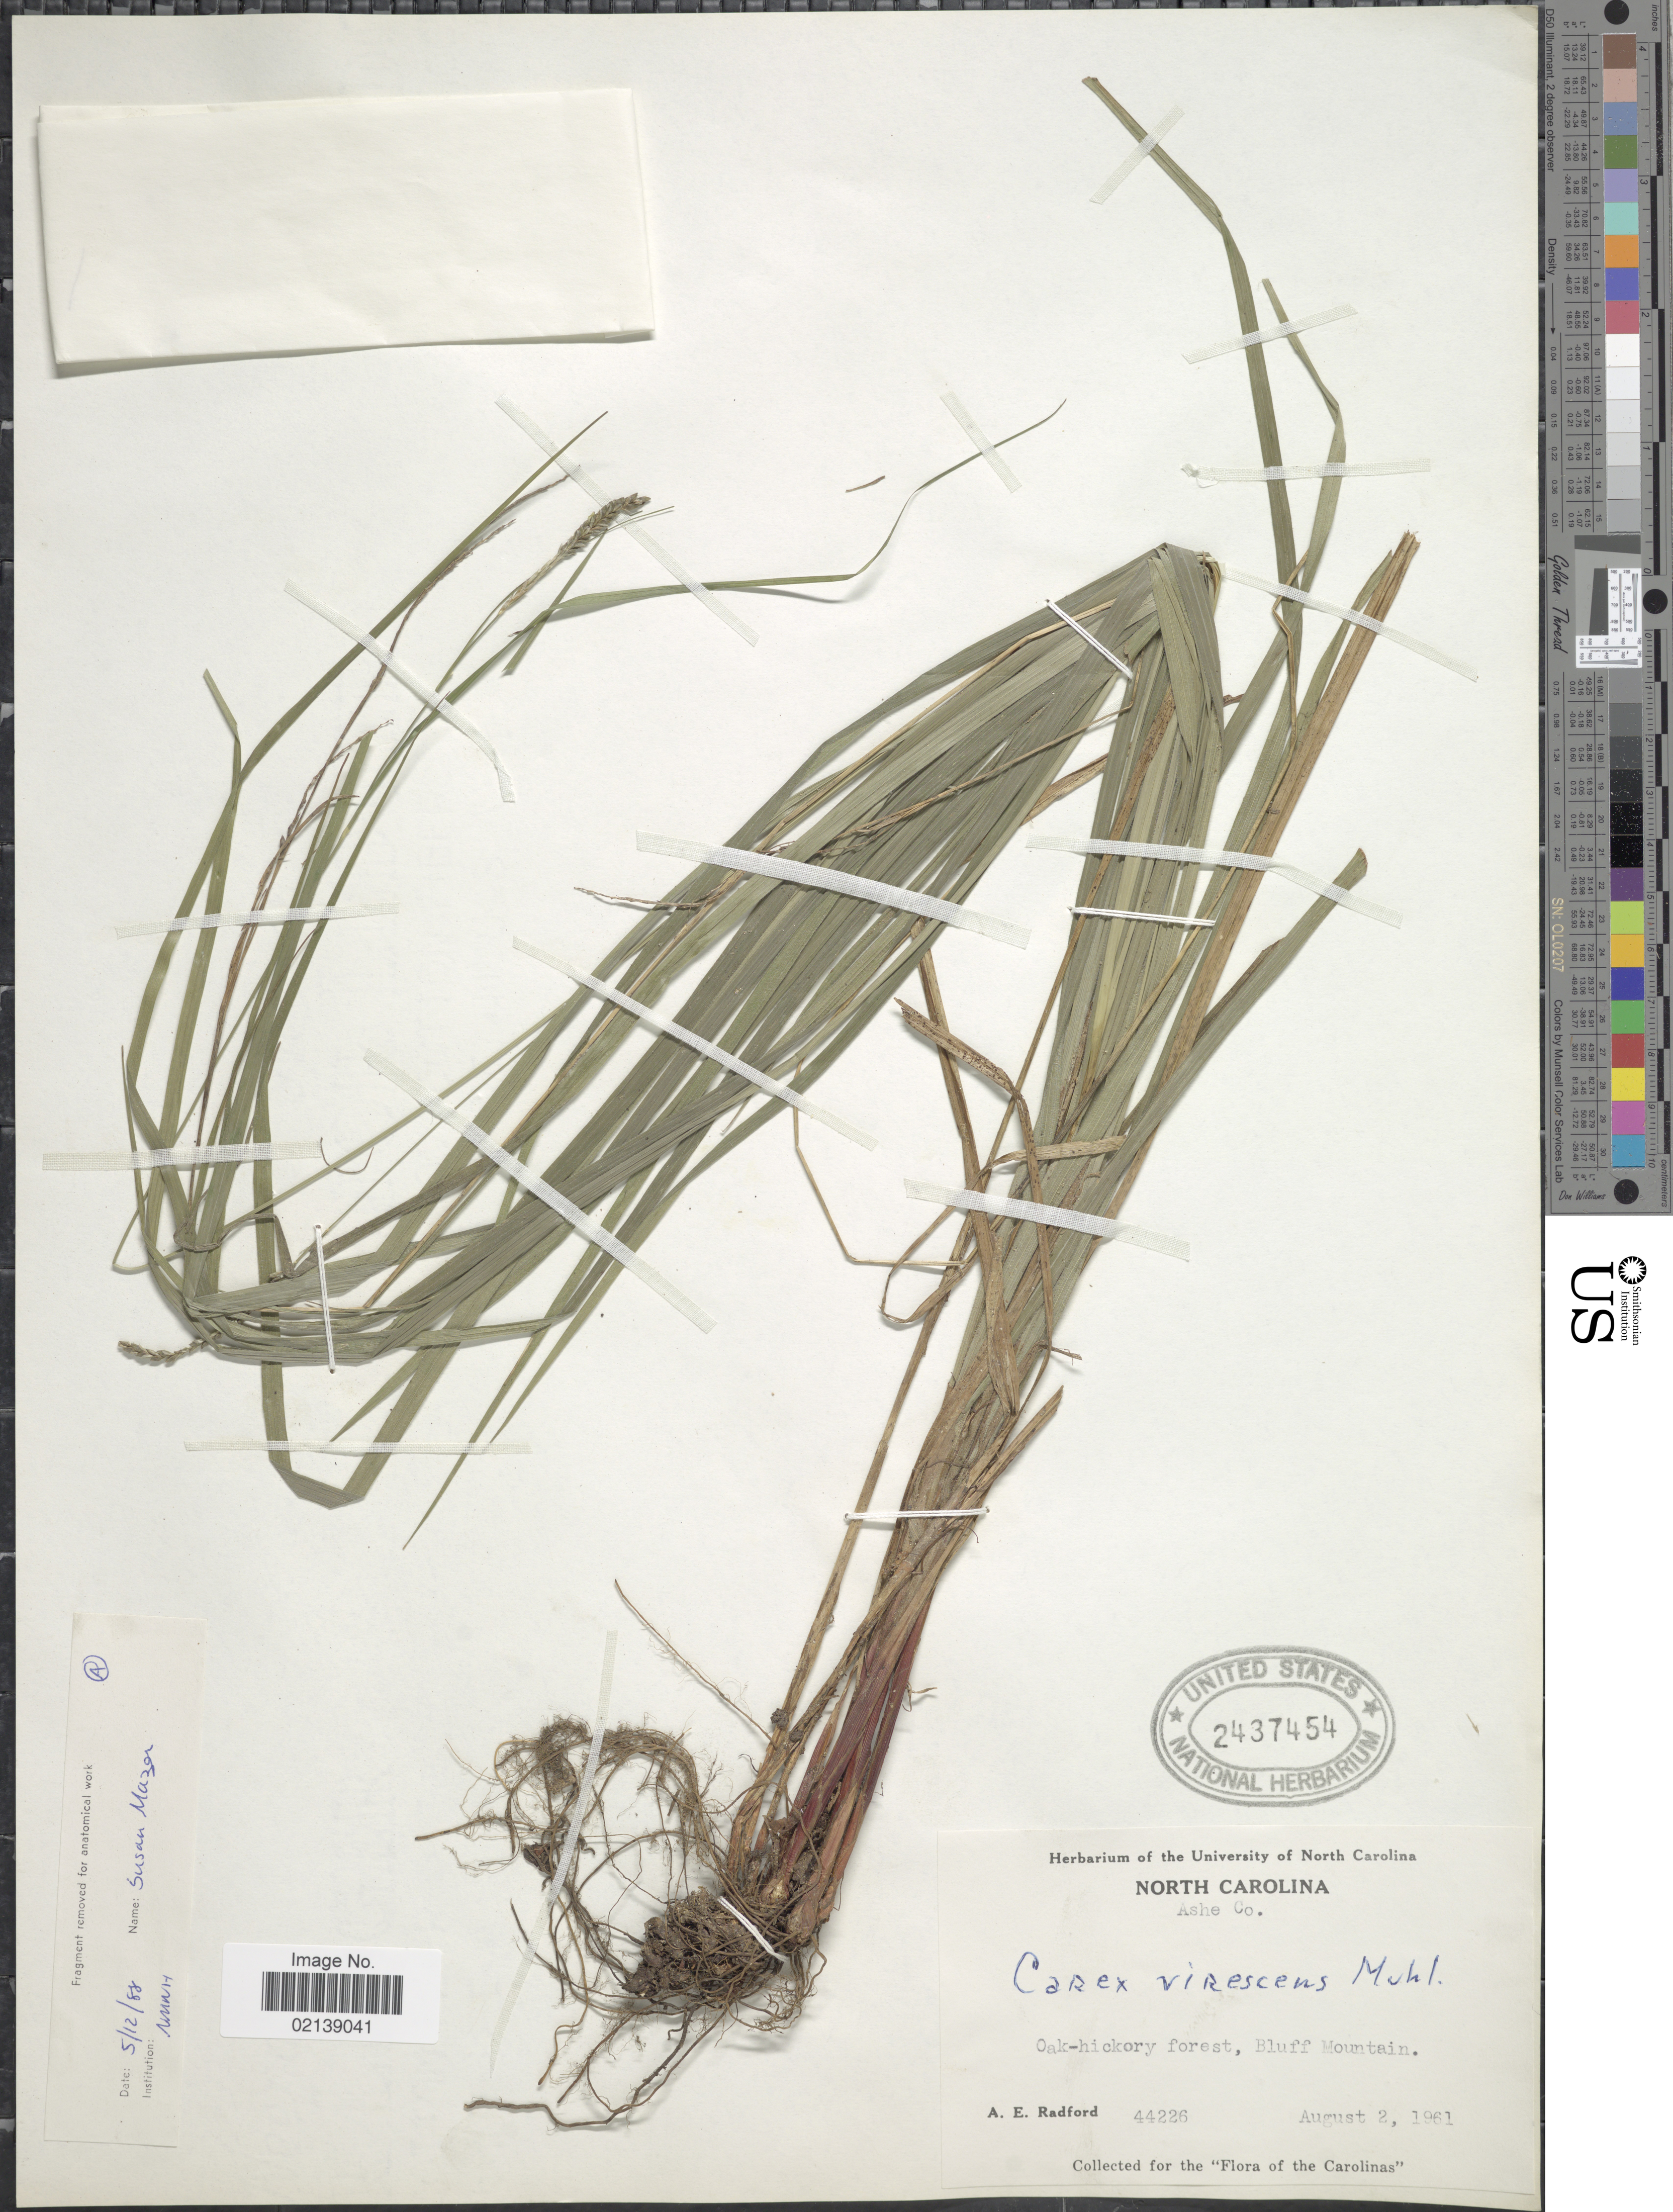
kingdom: Plantae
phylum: Tracheophyta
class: Liliopsida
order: Poales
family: Cyperaceae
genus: Carex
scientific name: Carex virescens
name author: Muhl. ex Willd.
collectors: A. E. Radford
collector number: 44226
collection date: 1961-08-02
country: United States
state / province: North Carolina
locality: Ashe Co, Oak-hickory forest, Bluff Mountain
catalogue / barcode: US 2437454